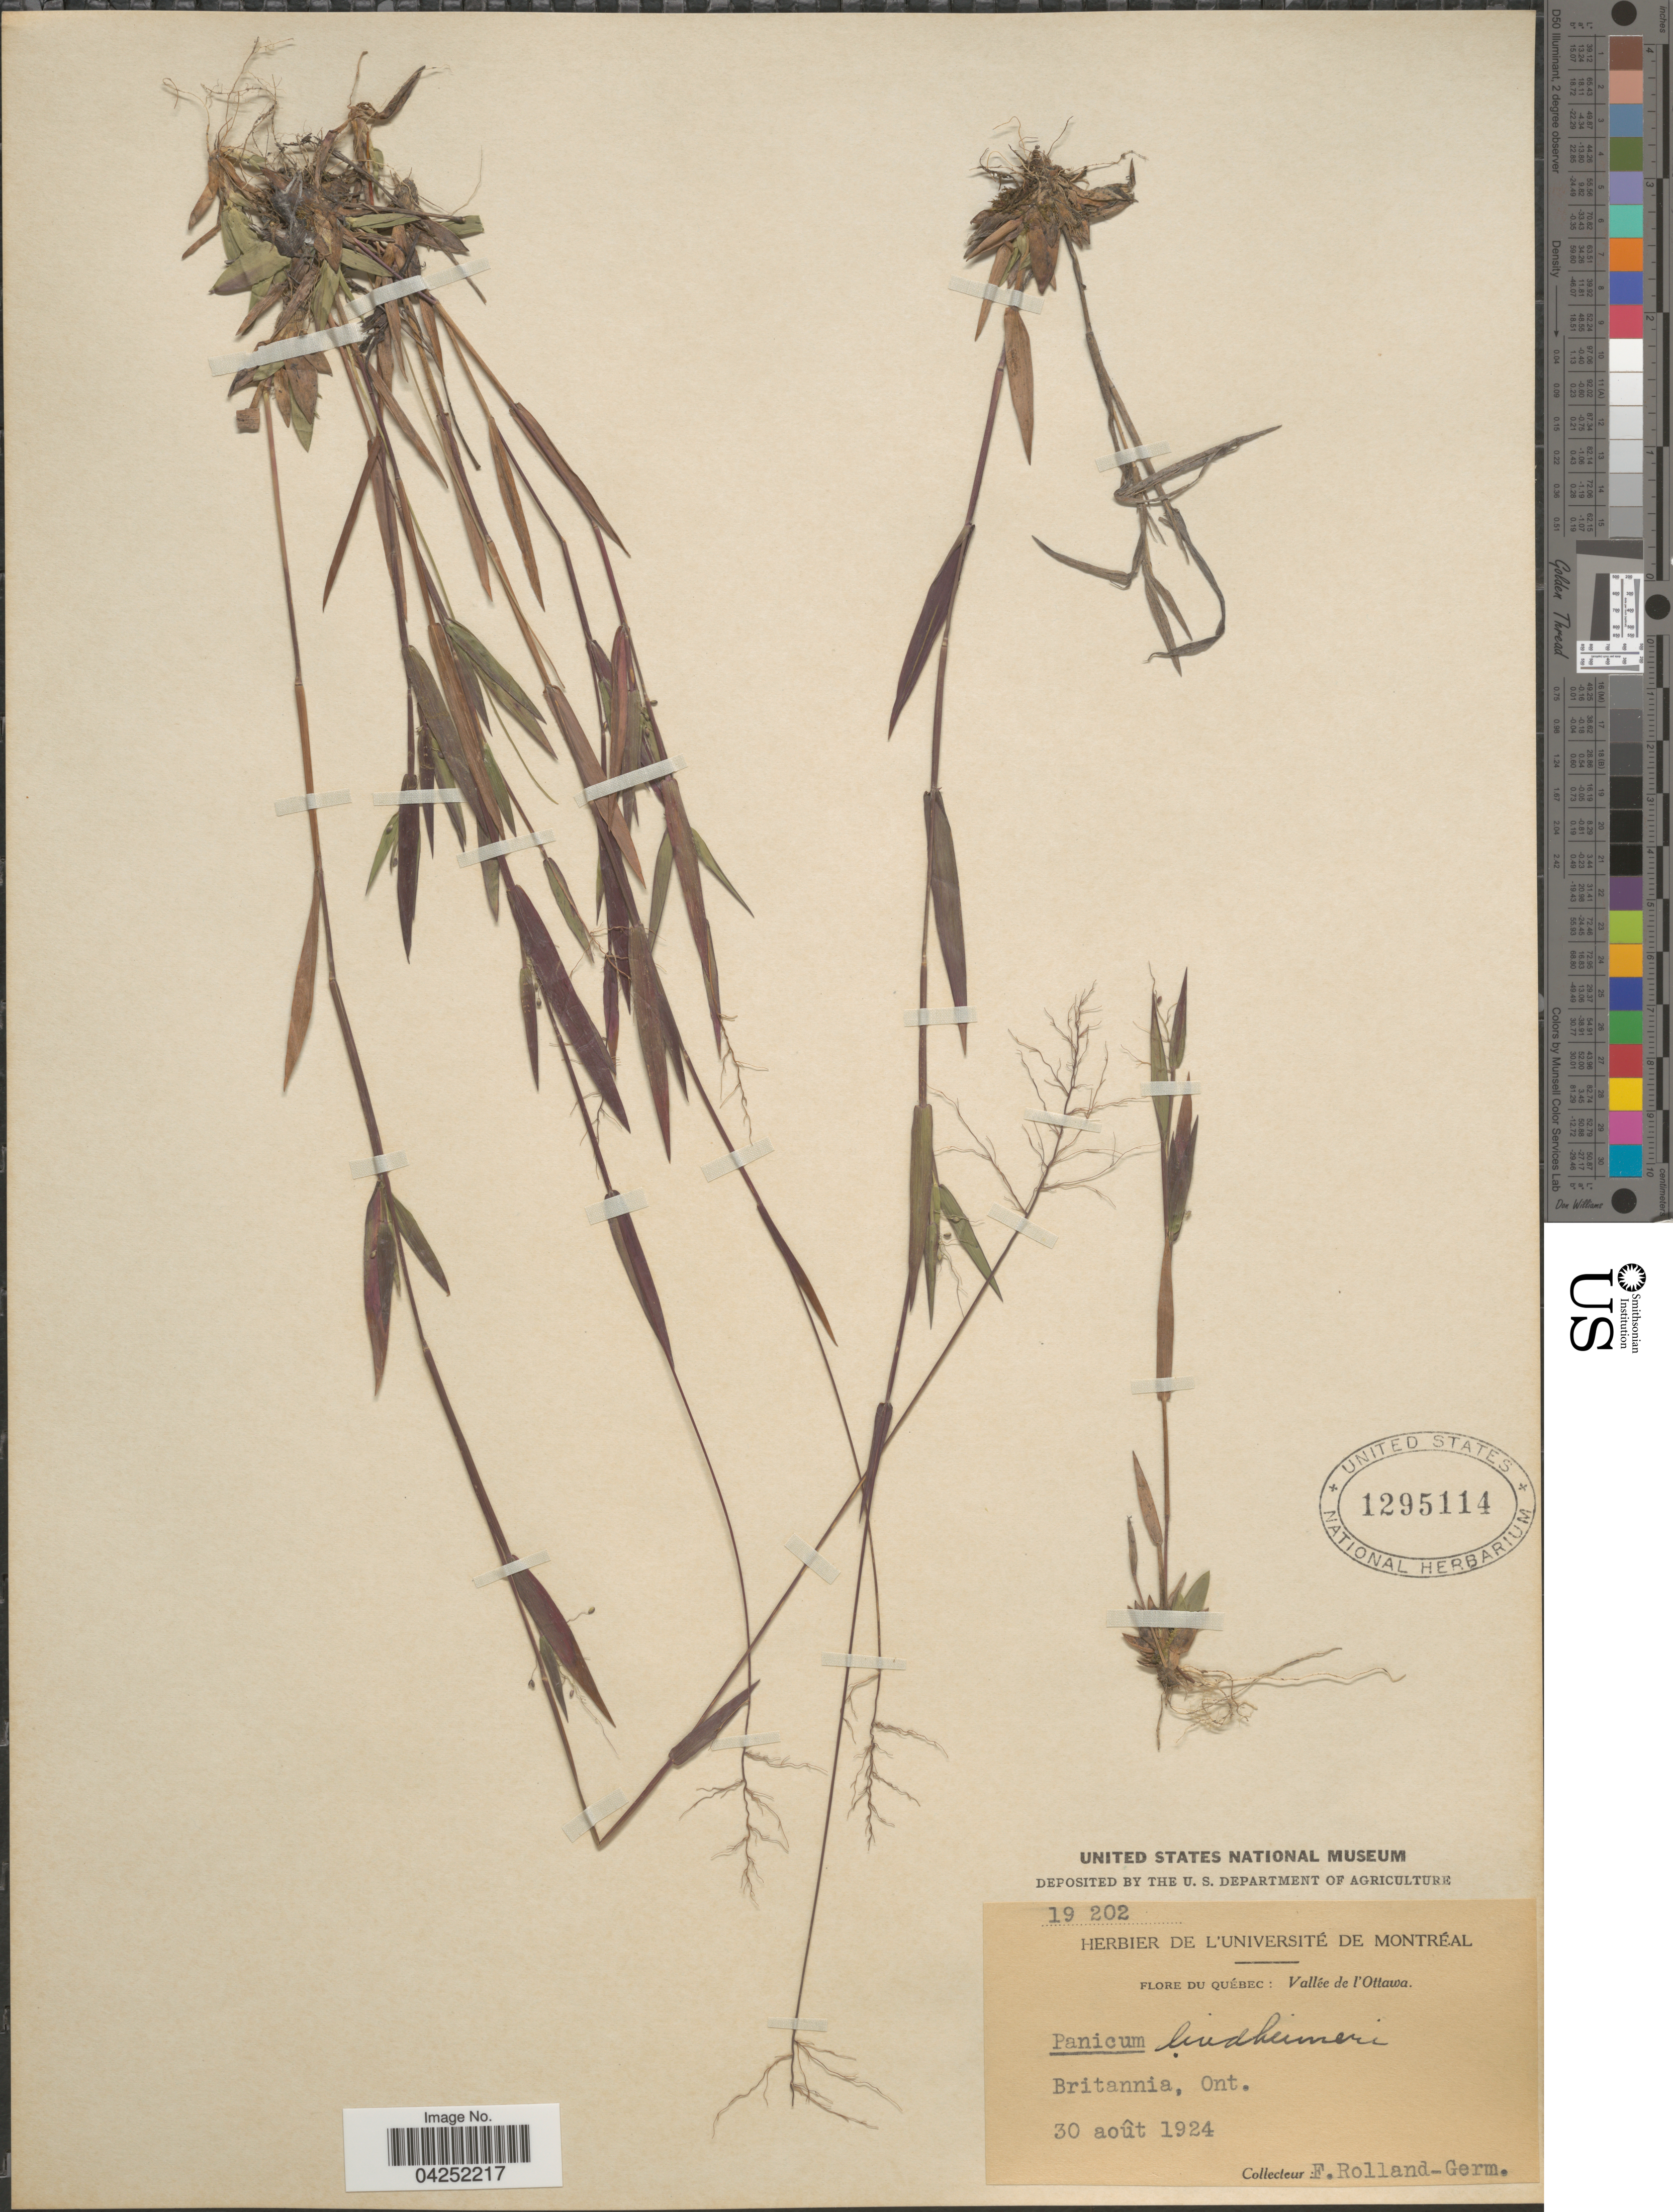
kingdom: Plantae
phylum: Tracheophyta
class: Liliopsida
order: Poales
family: Poaceae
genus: Dichanthelium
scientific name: Dichanthelium acuminatum var. lindheimeri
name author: (Nash) Gould & C.A. Clark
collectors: Rolland-Germain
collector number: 19202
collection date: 1924-08-30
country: Canada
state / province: Ontario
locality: Québec: Vallée de l'Ottawa. Britannia, Ont.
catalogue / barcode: US 1295114